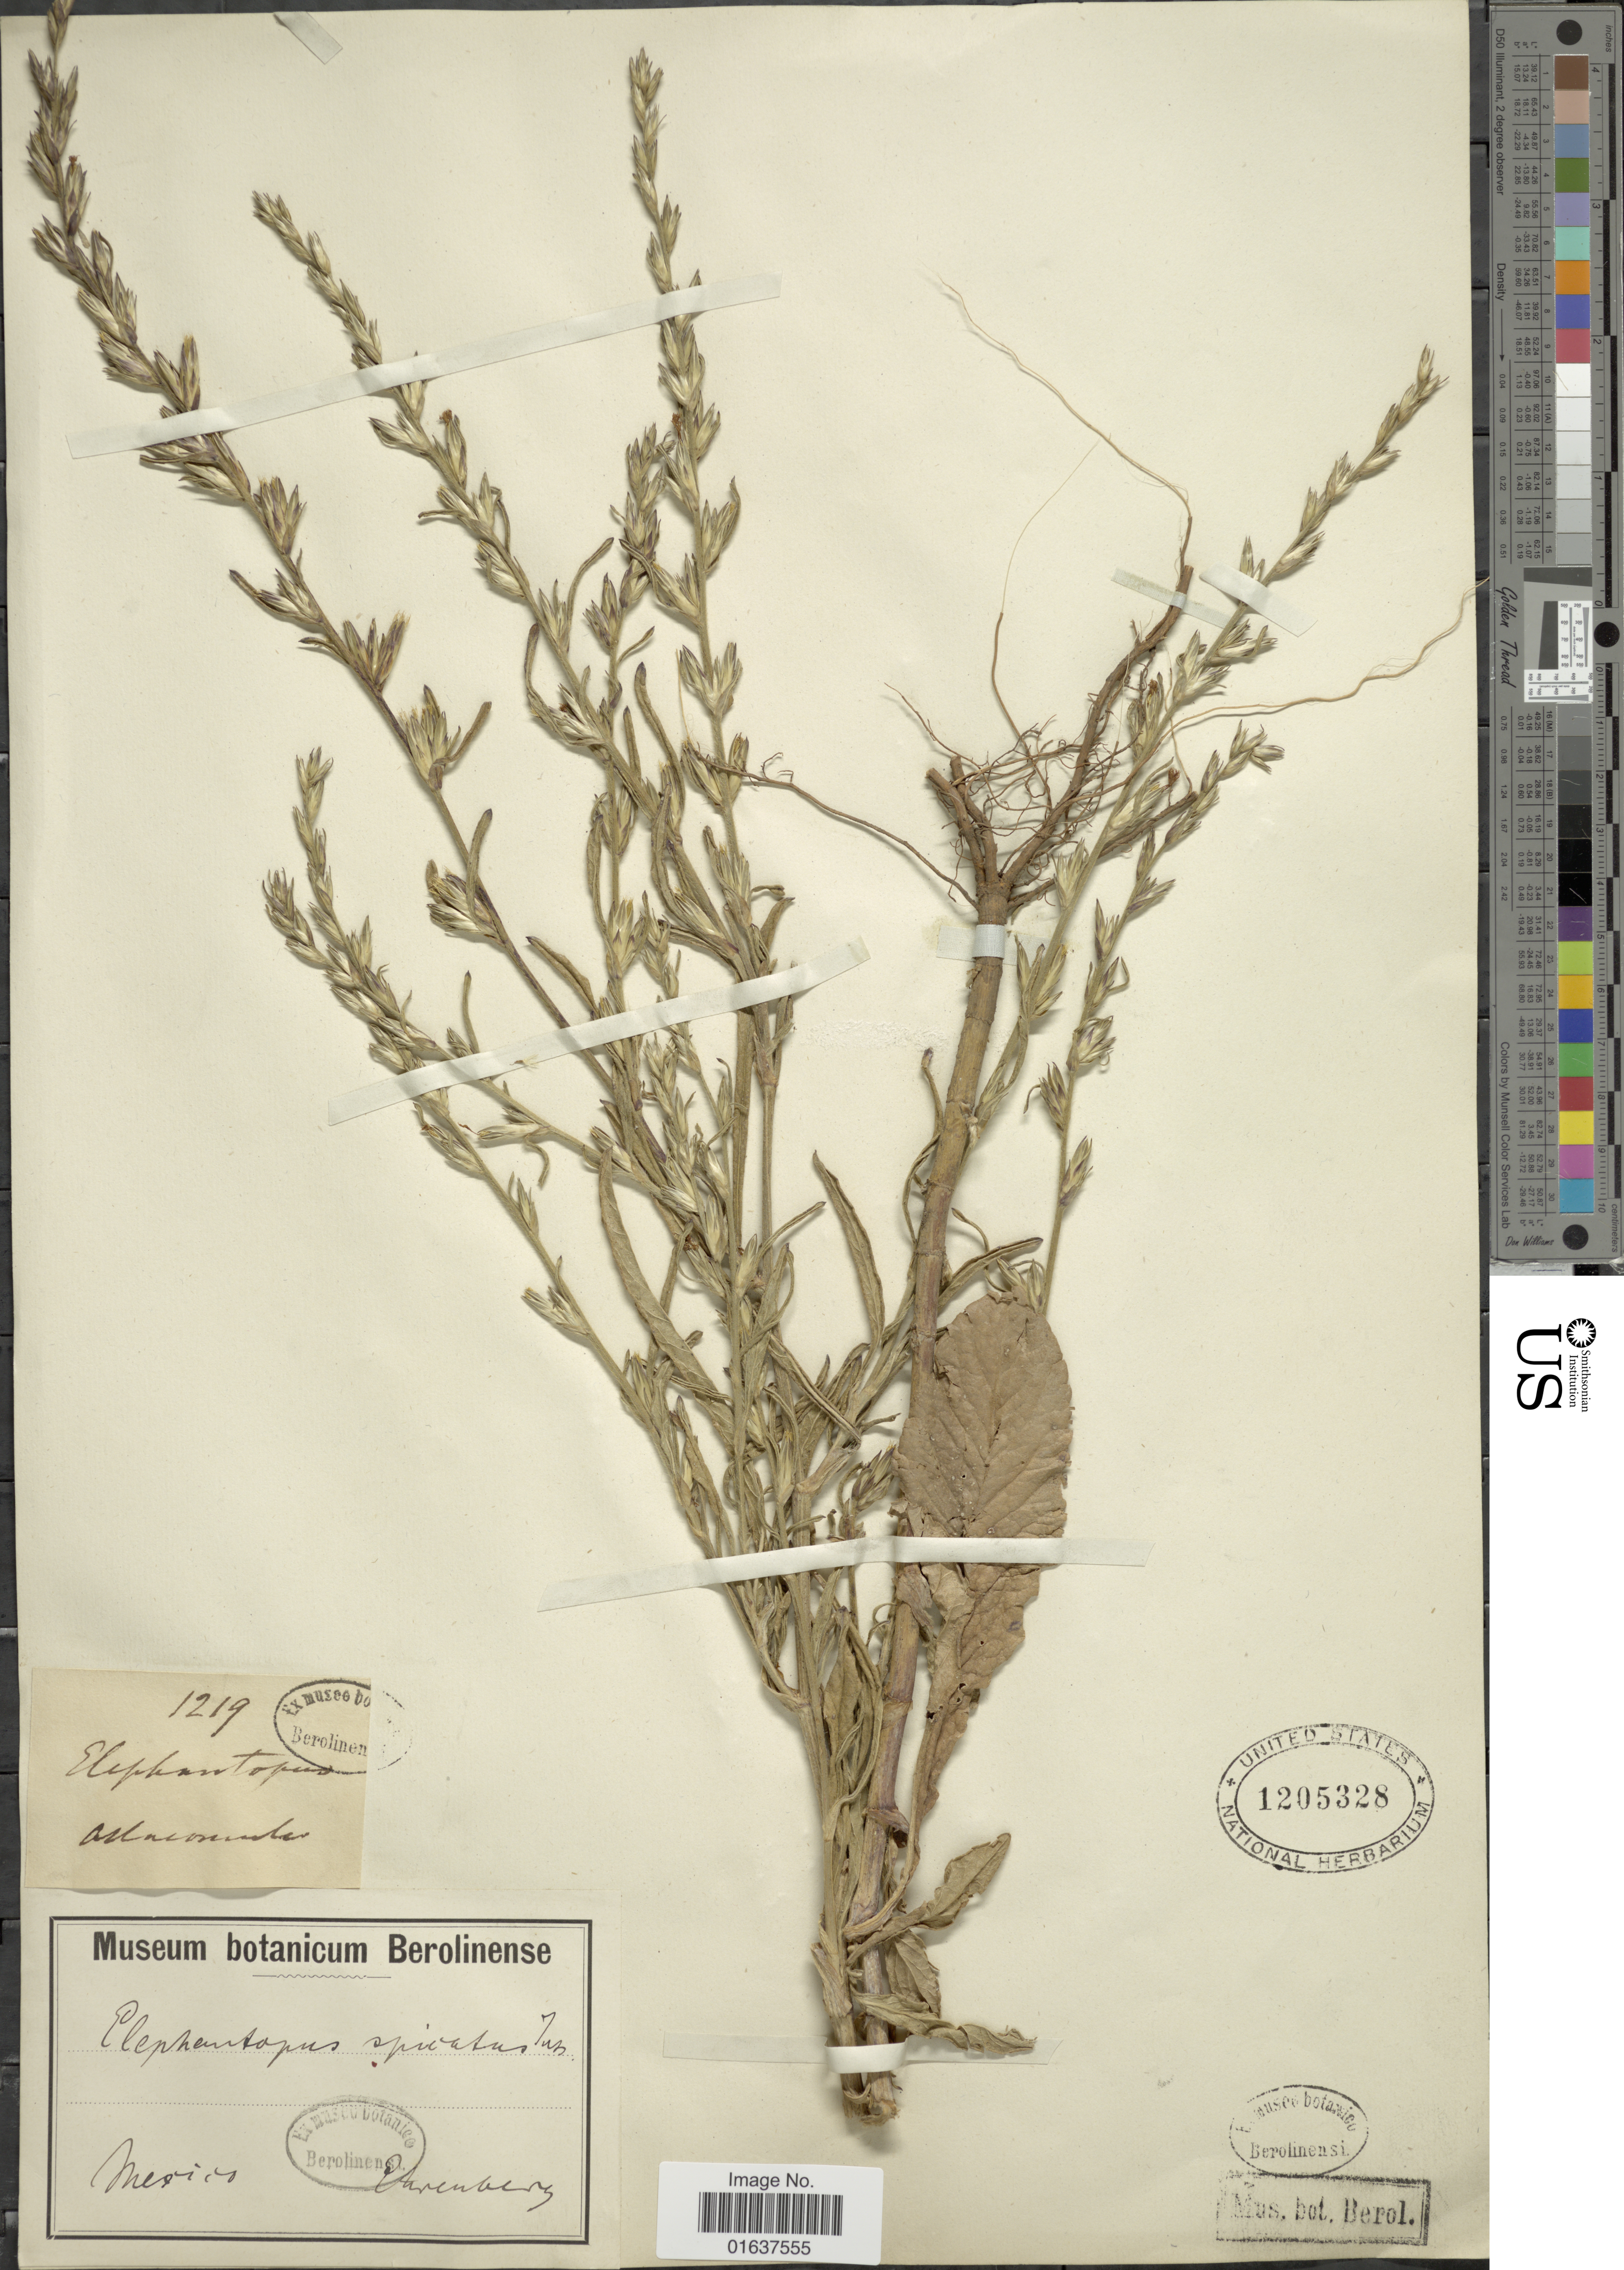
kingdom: Plantae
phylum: Tracheophyta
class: Magnoliopsida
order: Asterales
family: Asteraceae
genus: Pseudelephantopus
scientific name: Pseudelephantopus spicatus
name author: (Juss. ex Aubl.) C.F. Baker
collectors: -. Ehrenberg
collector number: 1219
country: Mexico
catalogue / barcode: US 1205328